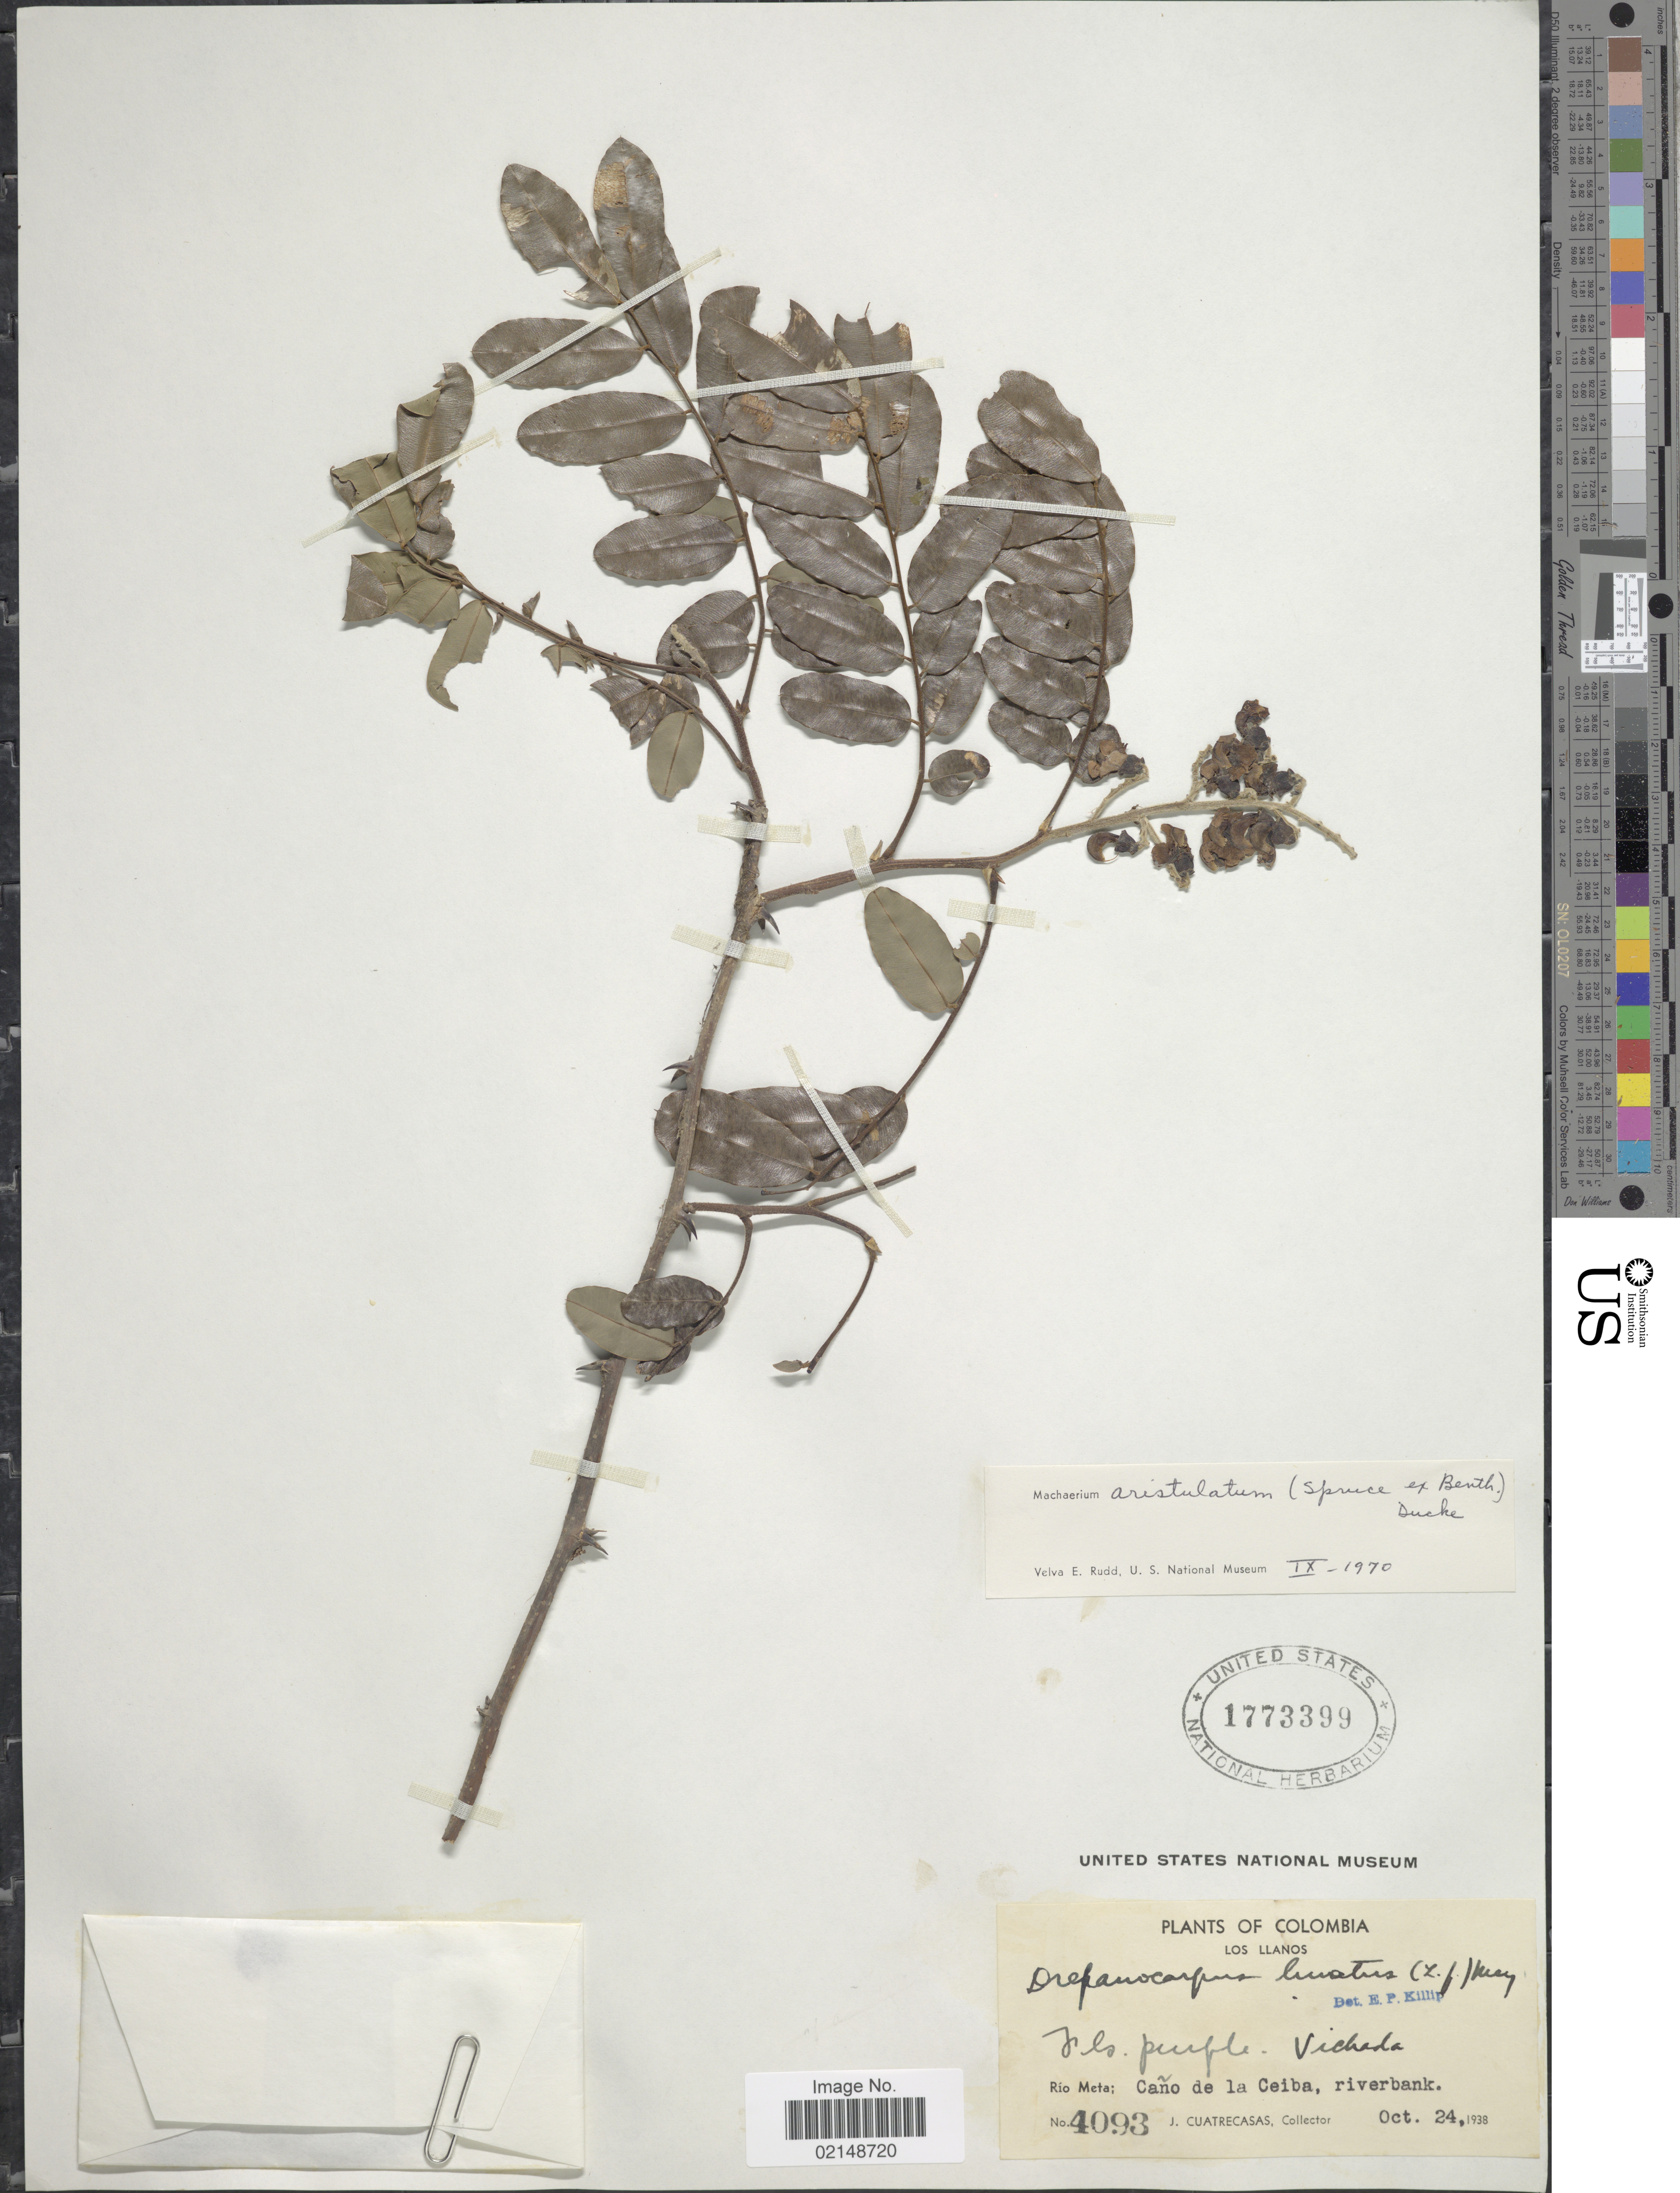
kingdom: Plantae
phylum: Tracheophyta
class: Magnoliopsida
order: Fabales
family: Fabaceae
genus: Machaerium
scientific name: Machaerium aristulatum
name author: (Spruce ex Benth.) Duckee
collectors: J. Cuatrecasas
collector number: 4093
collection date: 1938-10-24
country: Colombia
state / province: Meta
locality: Los Llanos, Vichada, Rio Meta, Cano de la Ceiba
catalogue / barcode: US 1773399